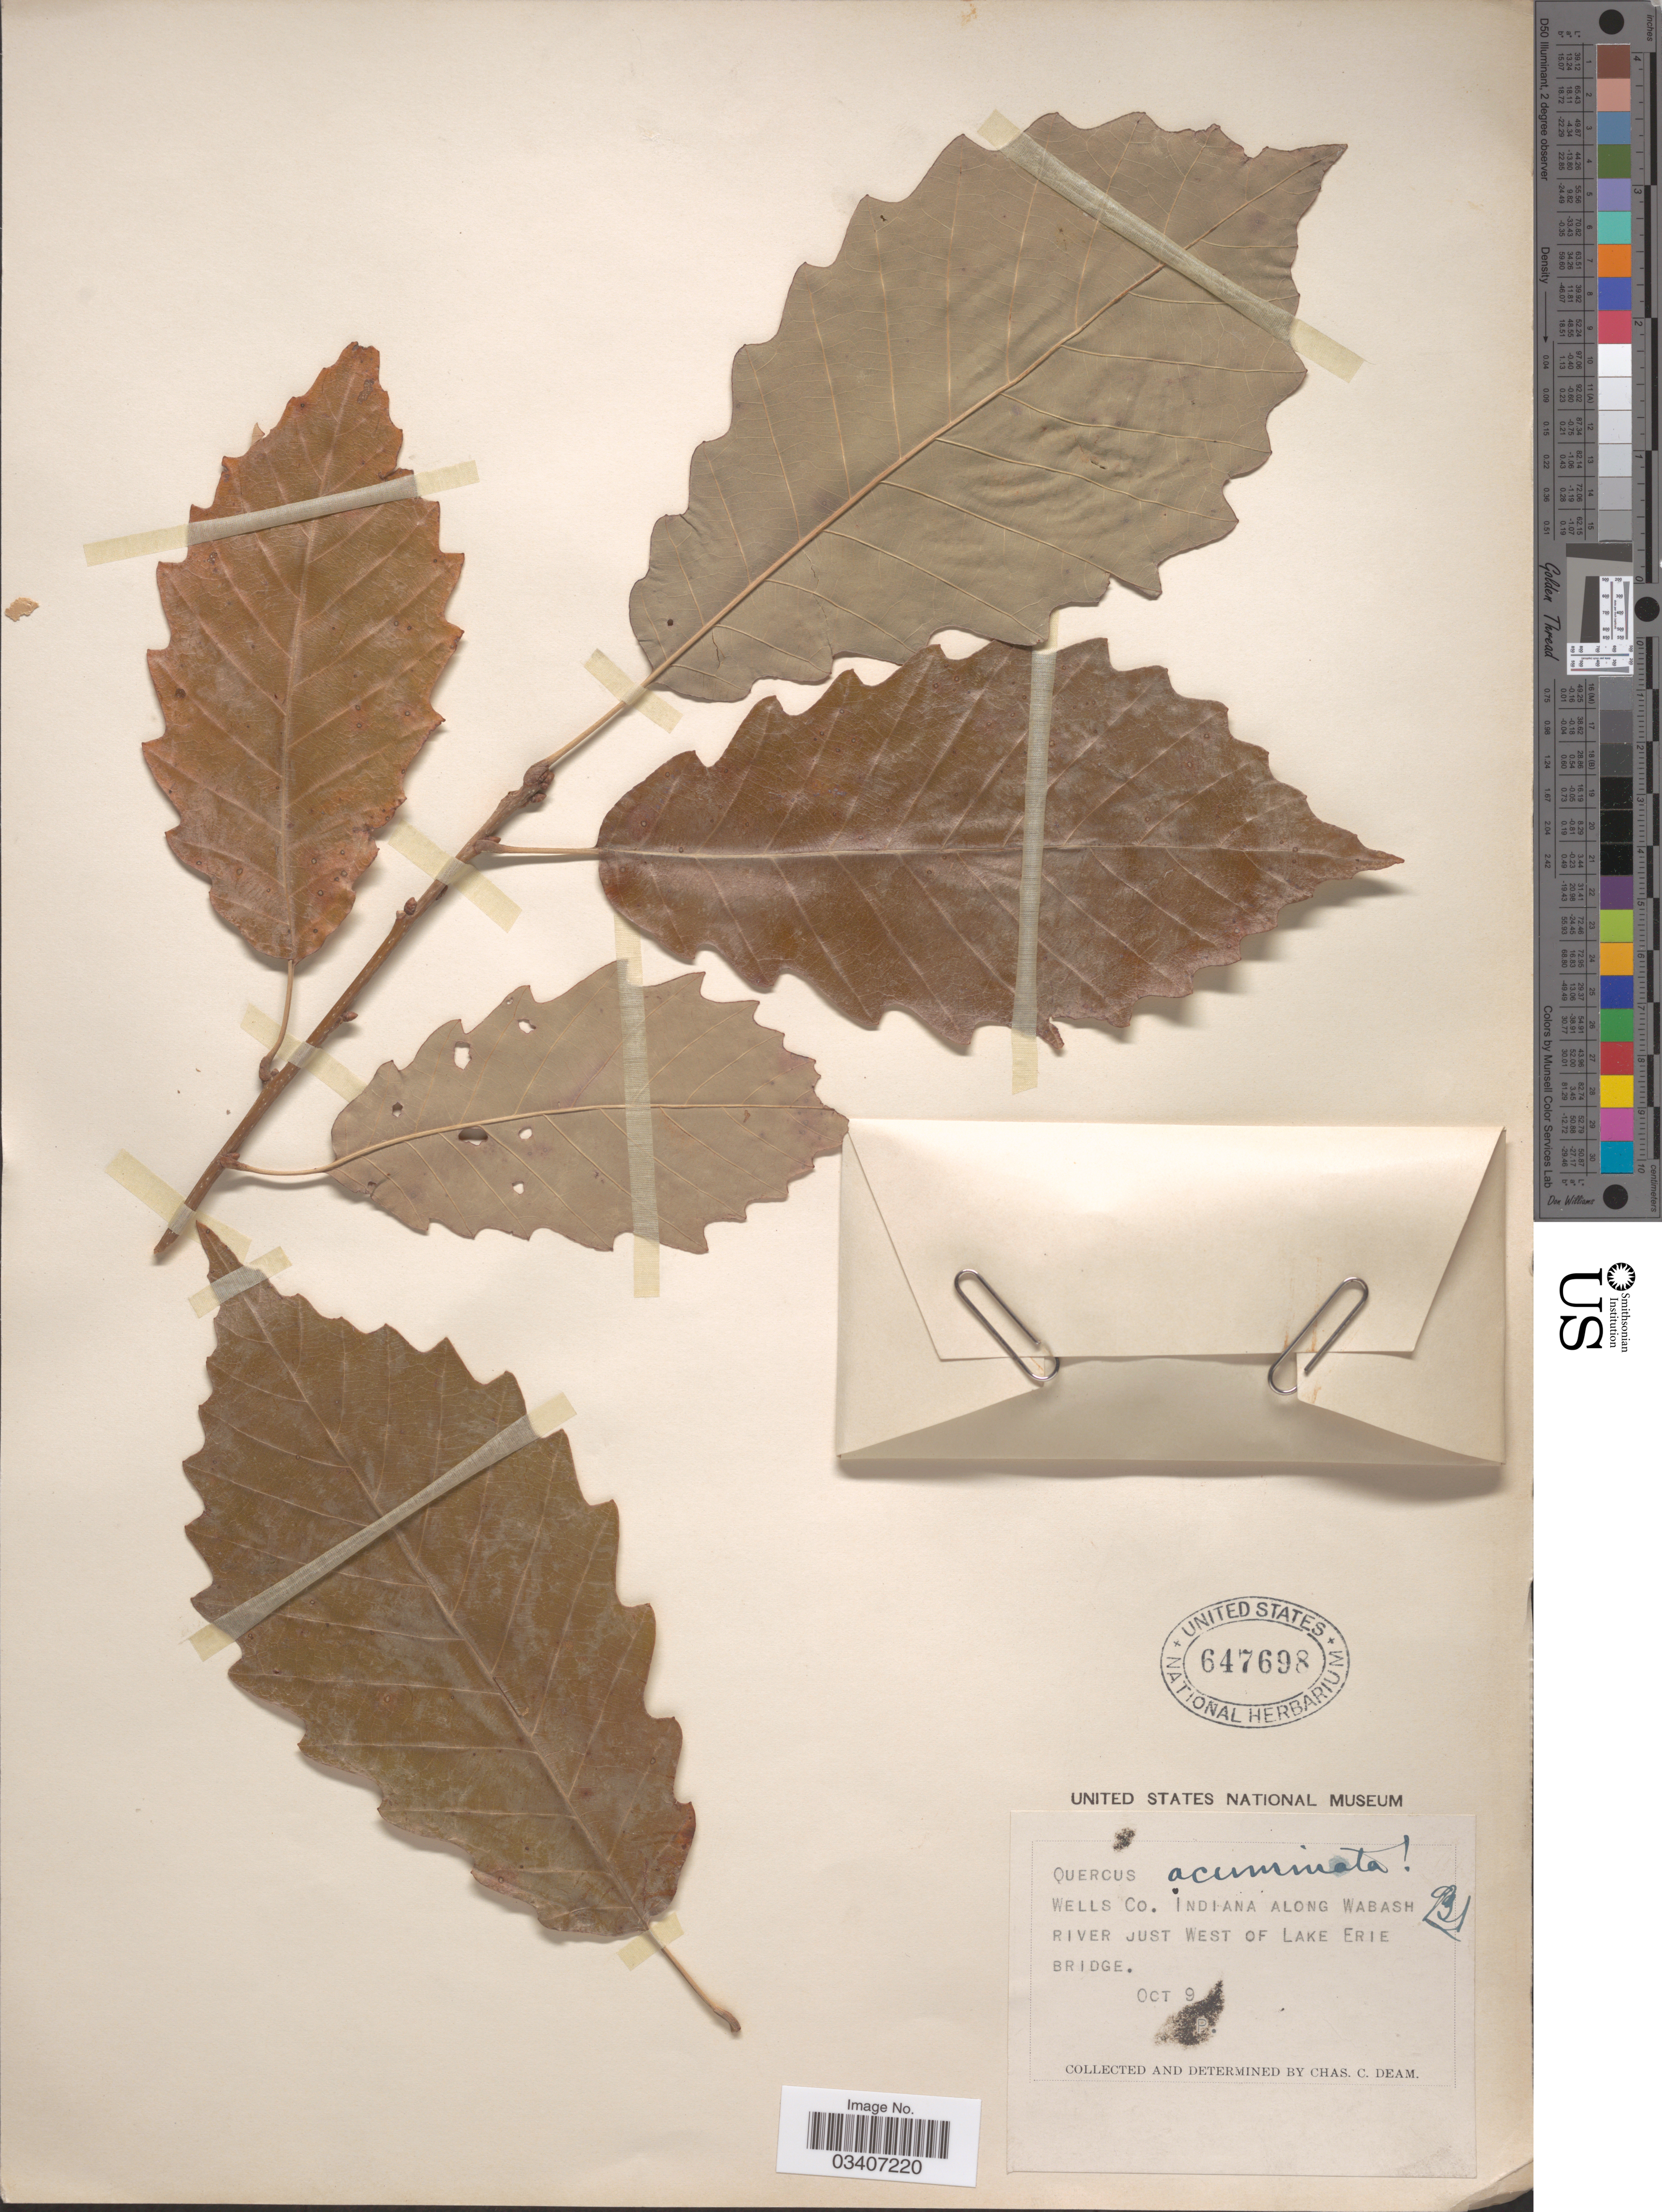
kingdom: Plantae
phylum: Tracheophyta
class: Magnoliopsida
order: Fagales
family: Fagaceae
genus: Quercus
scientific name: Quercus muehlenbergii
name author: Engelm.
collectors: C. C. Deam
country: United States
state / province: Indiana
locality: Wells Co. Along Wabash River North River just west of Lake Erie Bridge.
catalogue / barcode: US 647698